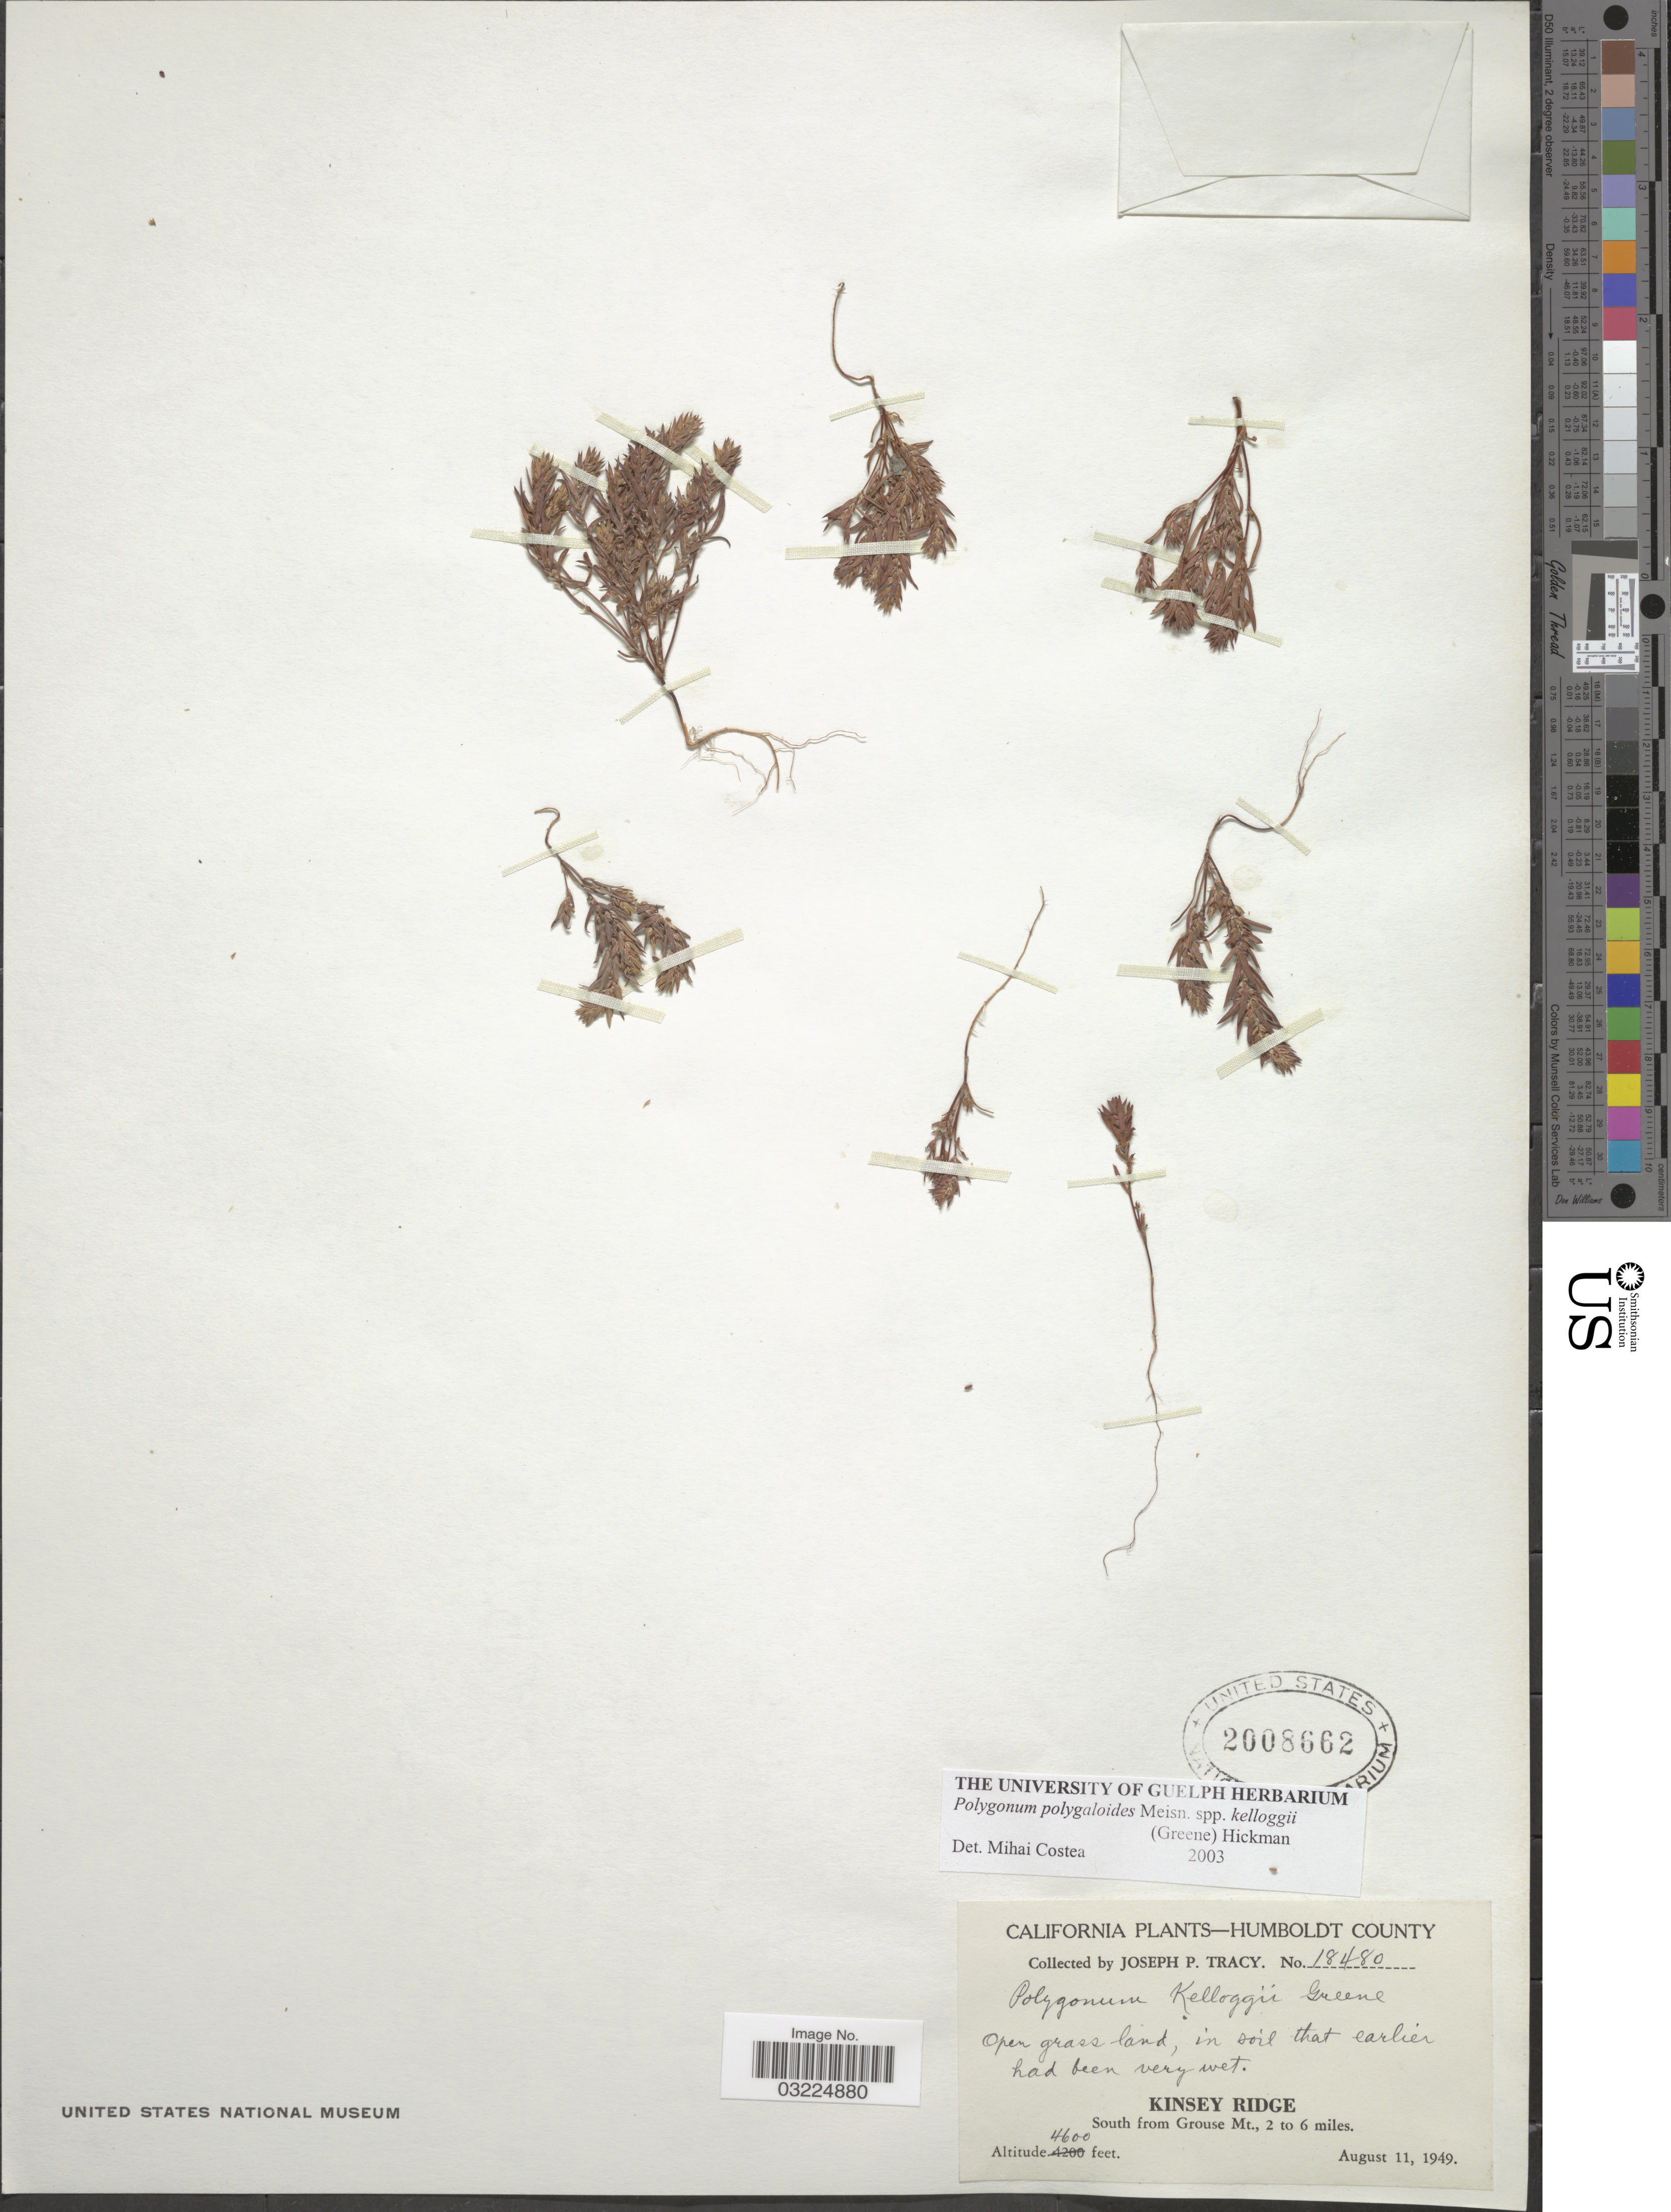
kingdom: Plantae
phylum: Tracheophyta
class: Magnoliopsida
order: Caryophyllales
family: Polygonaceae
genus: Polygonum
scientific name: Polygonum polygaloides subsp. kelloggii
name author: (Greene) Hickman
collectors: J. Tracy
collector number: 18480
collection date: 1949-08-11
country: United States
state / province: California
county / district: Humboldt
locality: Humboldt County. Kinsey Ridge. South from Grouse Mt., 2 to 6 miles.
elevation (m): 1402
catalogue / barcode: US 2008662